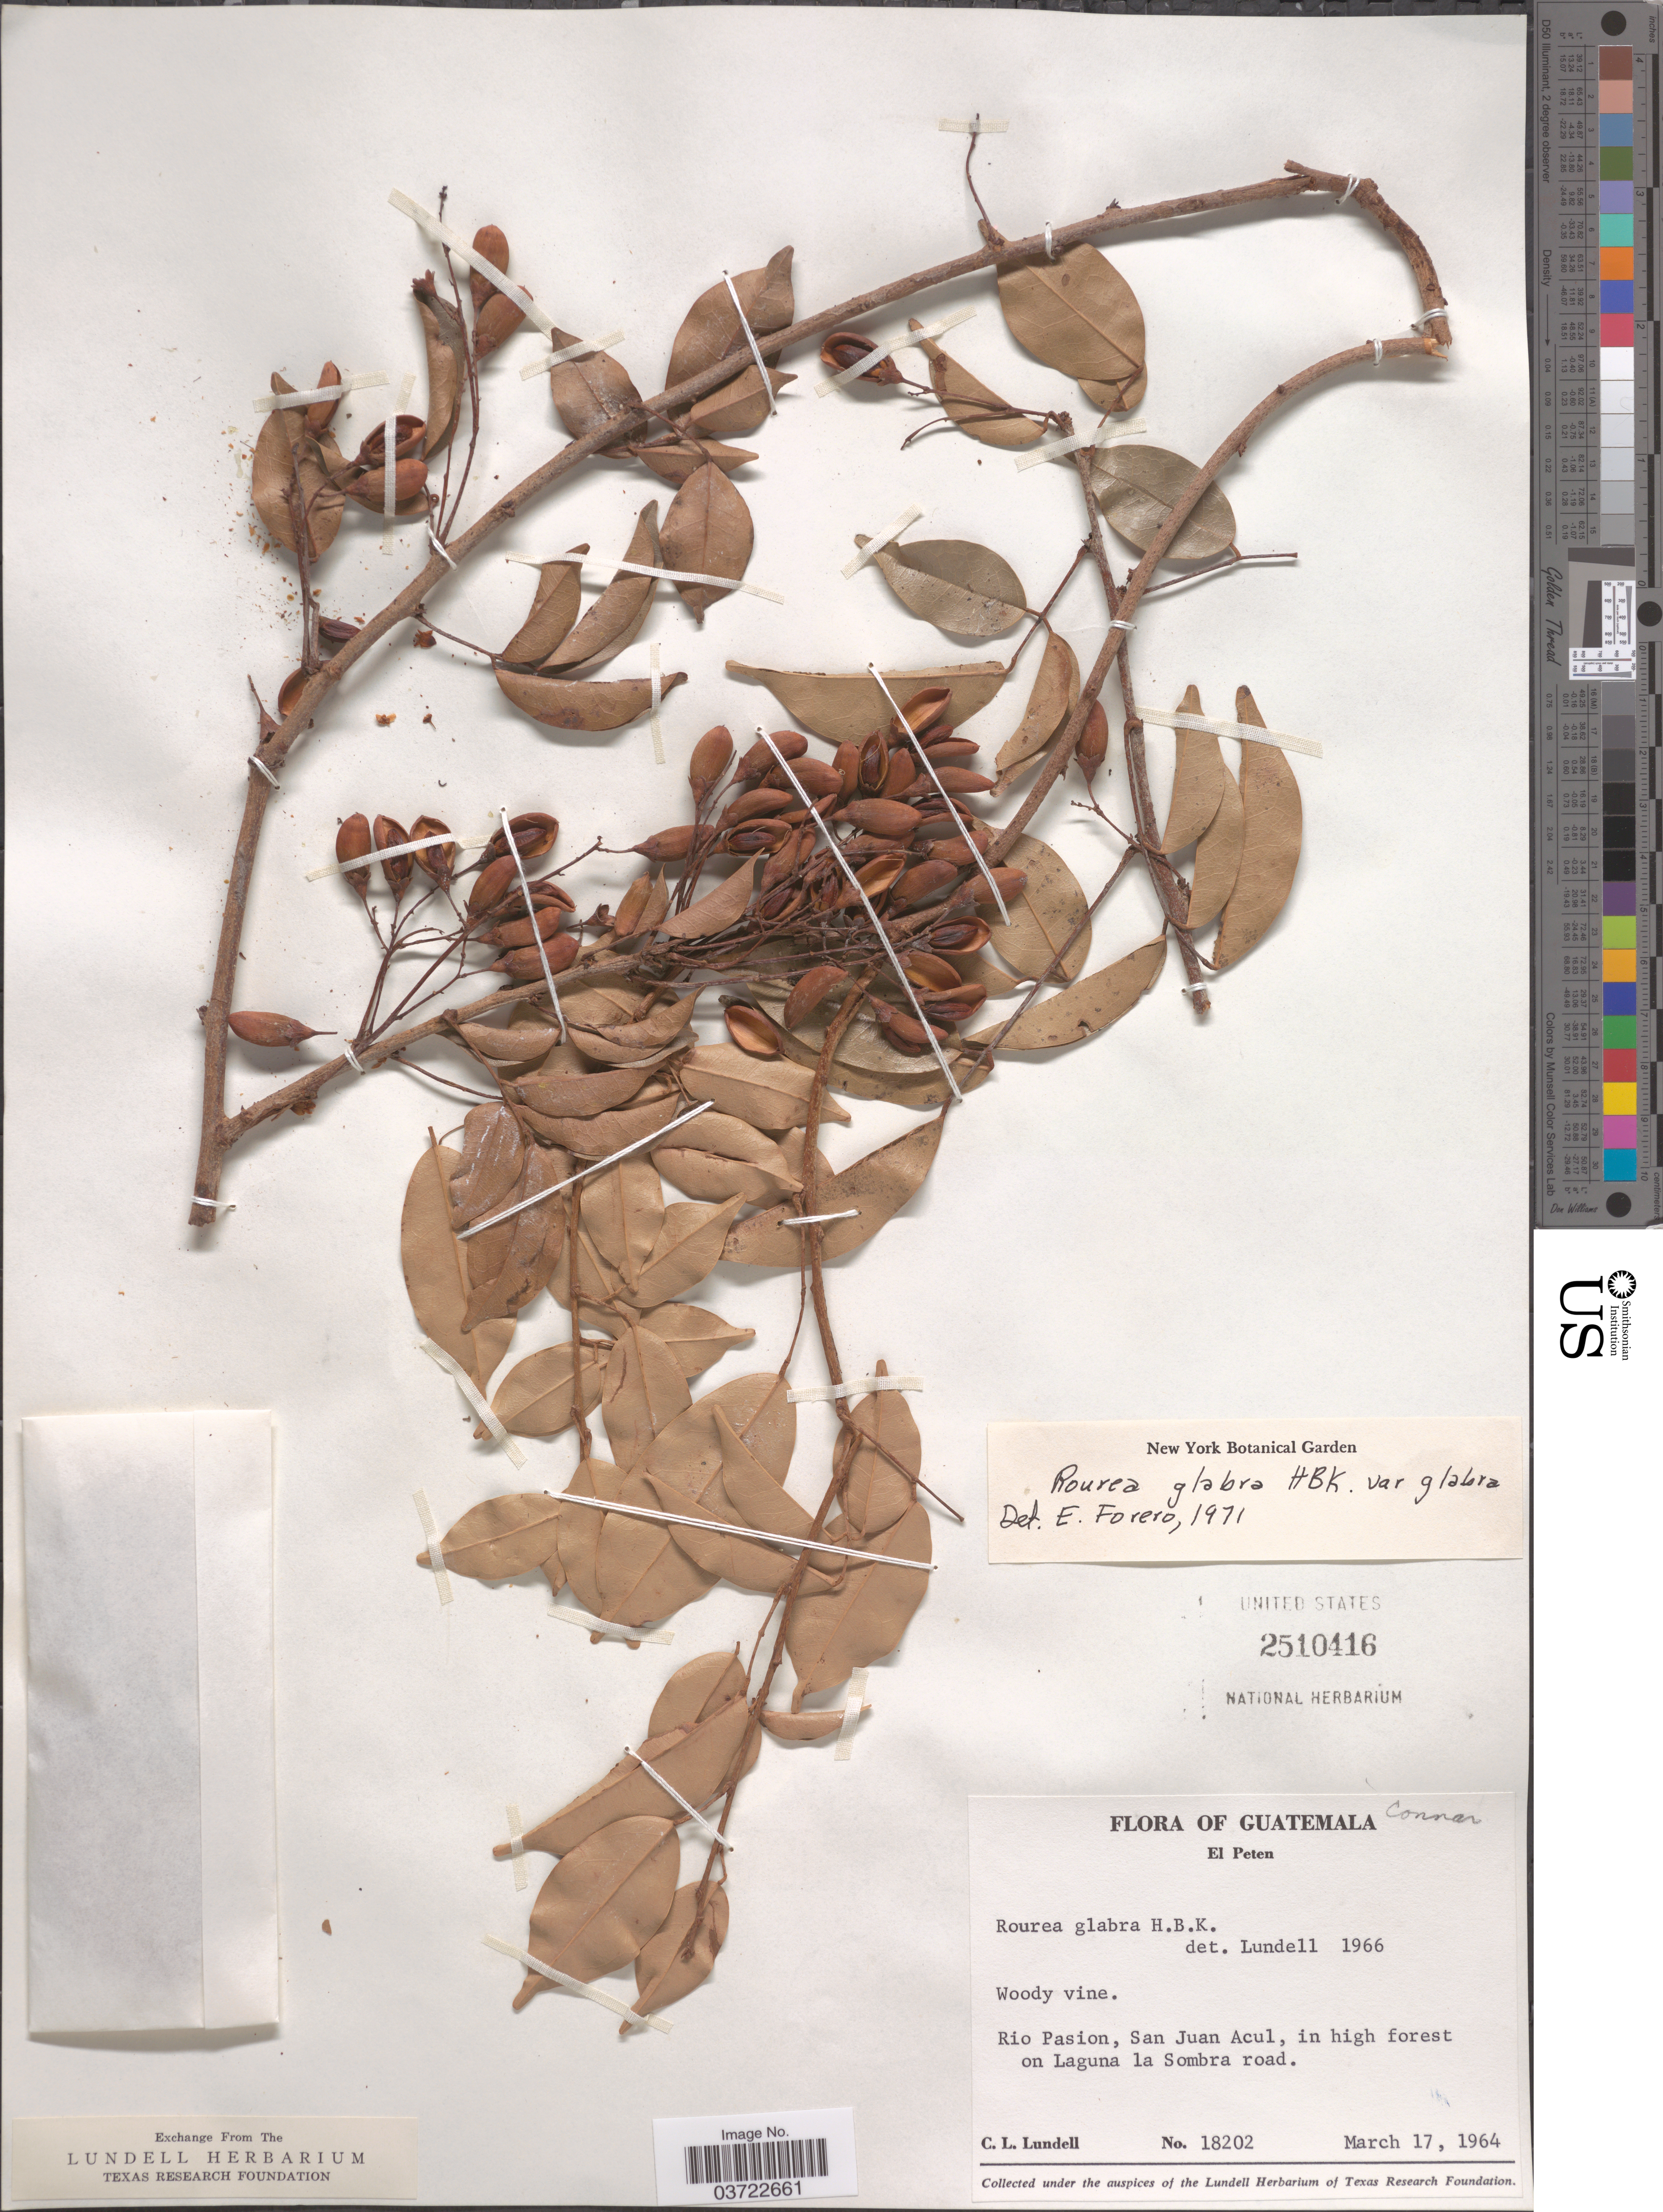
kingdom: Plantae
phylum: Tracheophyta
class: Magnoliopsida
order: Oxalidales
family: Connaraceae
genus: Rourea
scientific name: Rourea glabra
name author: Kunth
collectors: C. L. Lundell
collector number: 18202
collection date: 1964-03-17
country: Guatemala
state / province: El Peten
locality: Rio Pasion, San Juan Acul, in high forest on Laguna la Sombra road.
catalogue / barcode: US 2510416